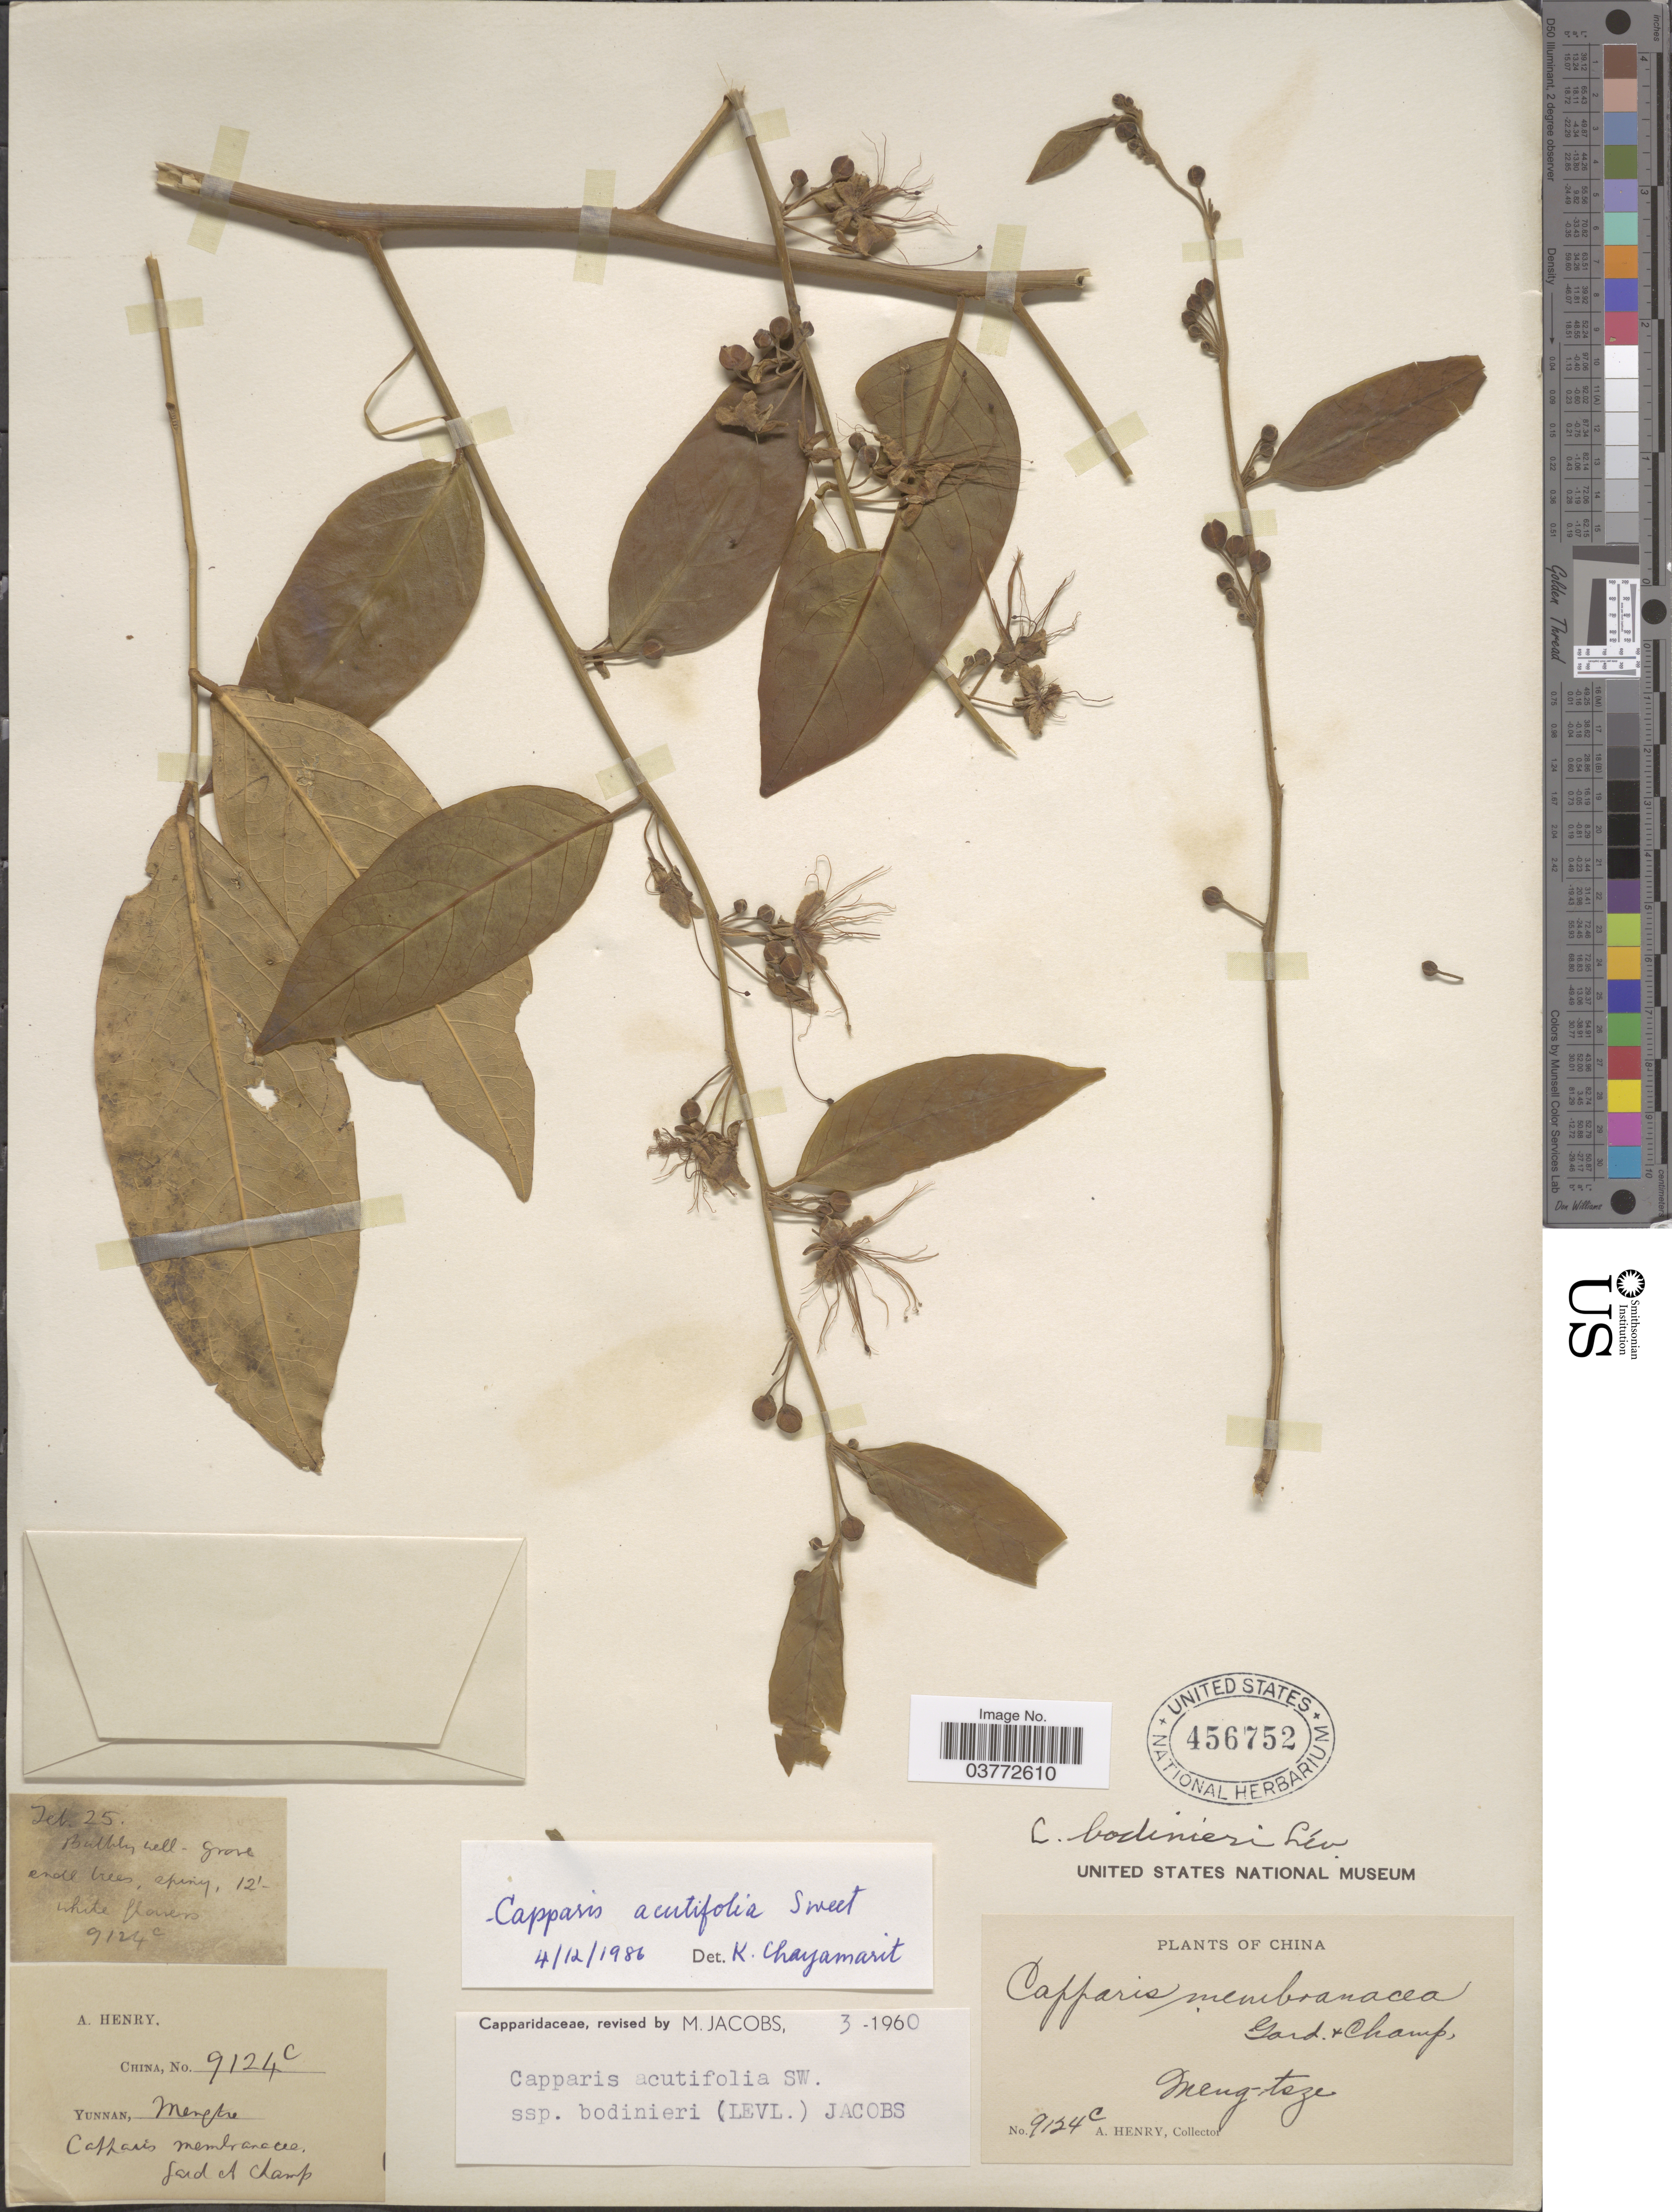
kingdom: Plantae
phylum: Tracheophyta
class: Magnoliopsida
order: Brassicales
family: Capparaceae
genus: Capparis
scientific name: Capparis acutifolia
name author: J.F. Macbr.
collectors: A. Henry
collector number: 9124 C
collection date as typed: Transcribed d/m/y: /2/25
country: China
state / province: Yunnan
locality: Meng-tsze.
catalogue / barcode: US 456752